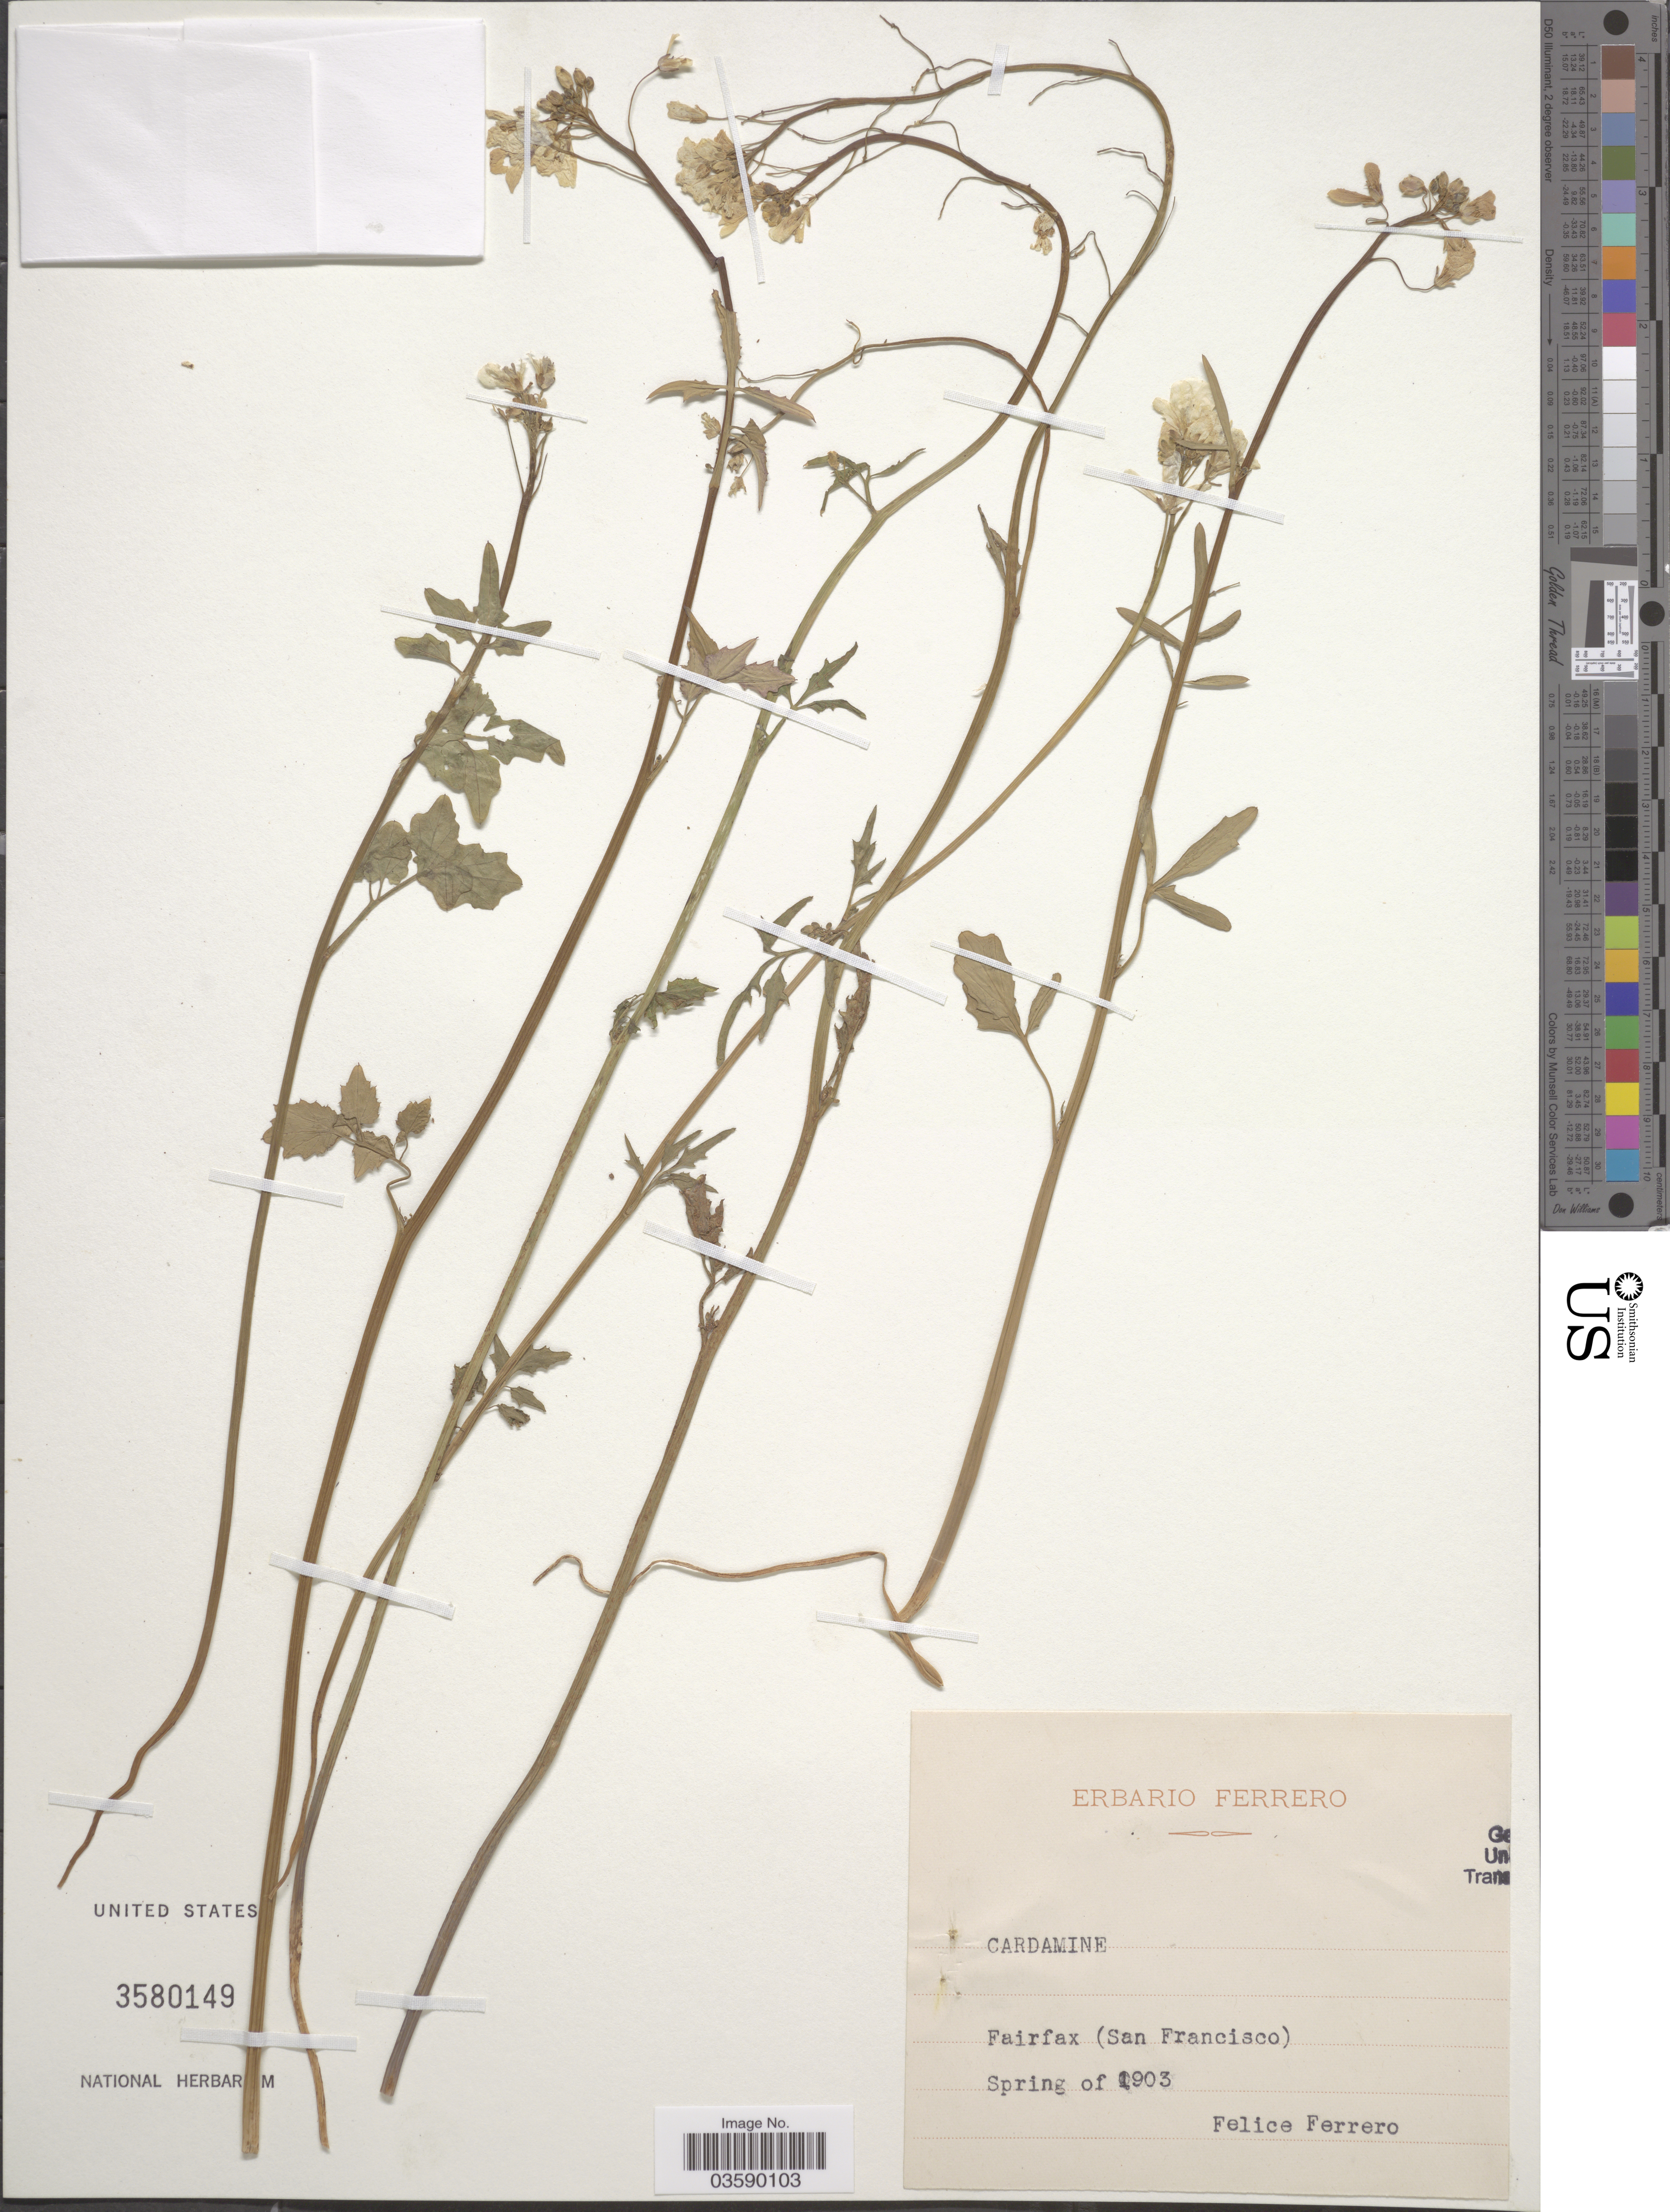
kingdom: Plantae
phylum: Tracheophyta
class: Magnoliopsida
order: Brassicales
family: Brassicaceae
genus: Cardamine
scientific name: Cardamine sp.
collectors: F. Ferrero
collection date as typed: Spring of 1903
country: United States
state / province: California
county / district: San Francisco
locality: Fairfax (San Francisco)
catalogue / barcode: US 3580149